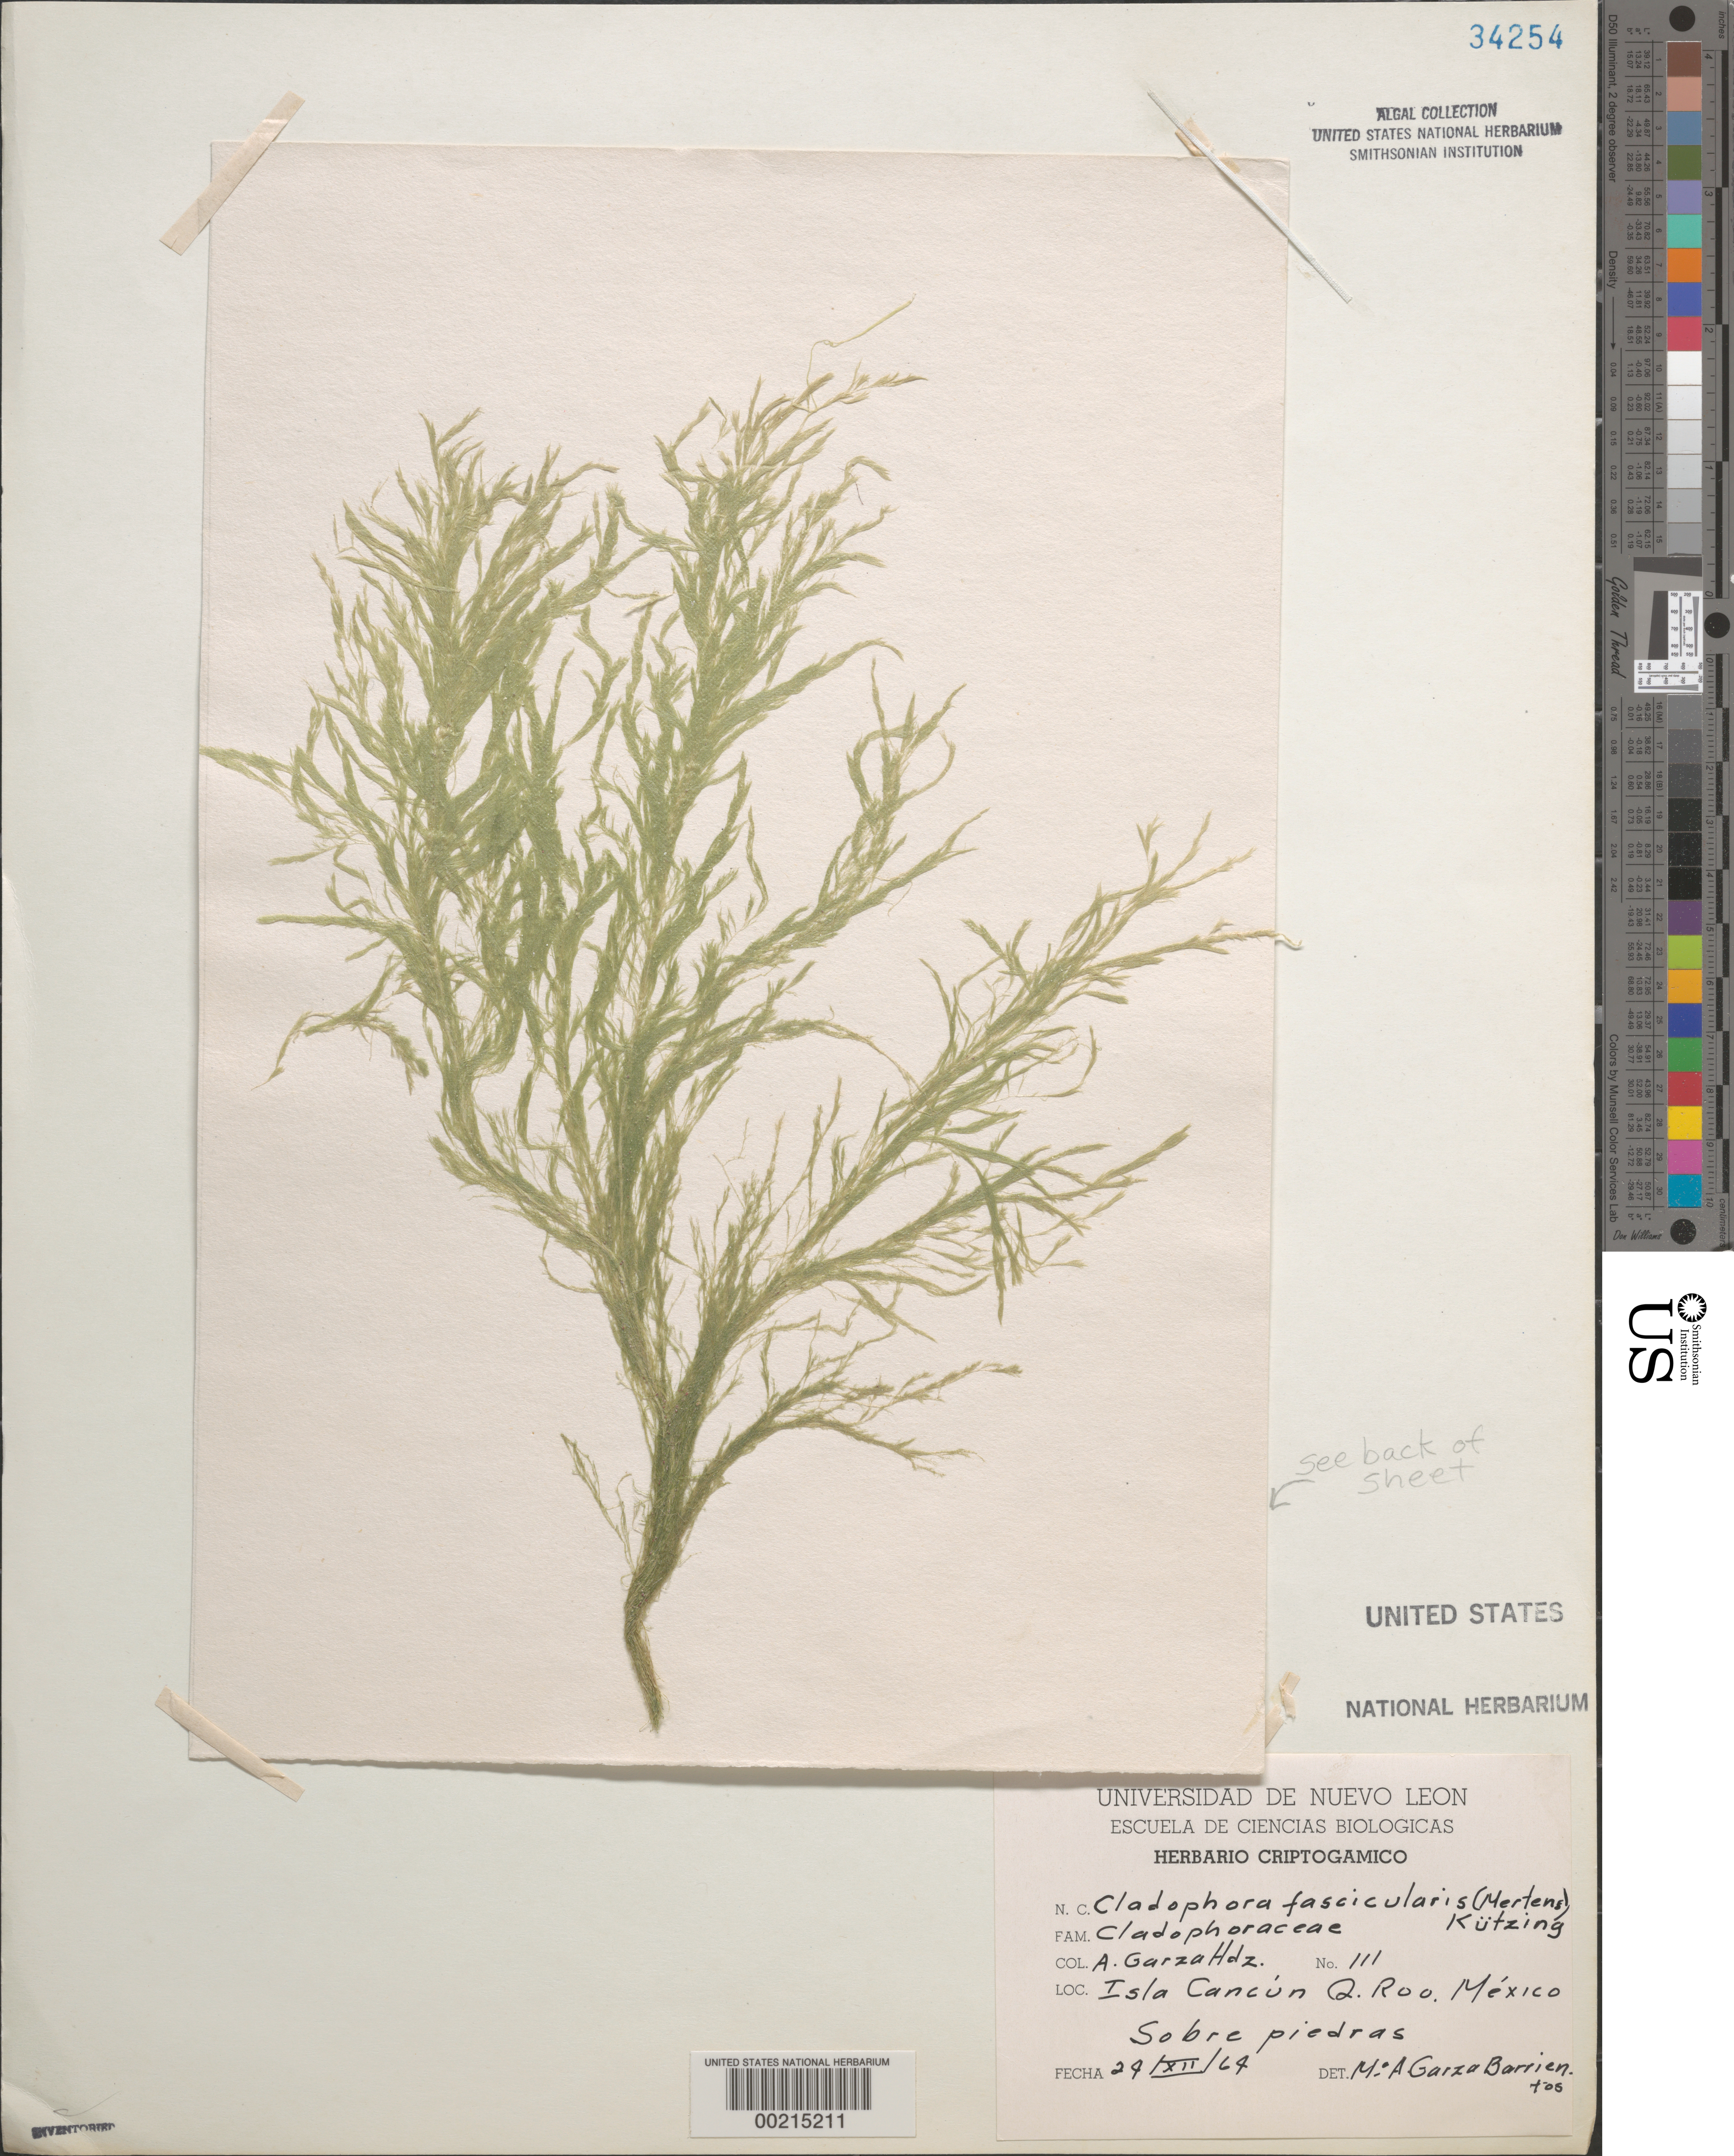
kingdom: Plantae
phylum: Chlorophyta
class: Ulvophyceae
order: Bryopsidales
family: Caulerpaceae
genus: Caulerpa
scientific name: Caulerpa chemnitzia var. vanbossae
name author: (Setch. & N.L. Gardner) Fern.-Garcia & Riosm.-Rod.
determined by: Algae name updating Project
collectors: A. Garza Barrientos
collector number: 111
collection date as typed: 24 Dec 1964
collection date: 1964-12-24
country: Mexico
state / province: Quintana Roo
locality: Isla cancun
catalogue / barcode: US 34254